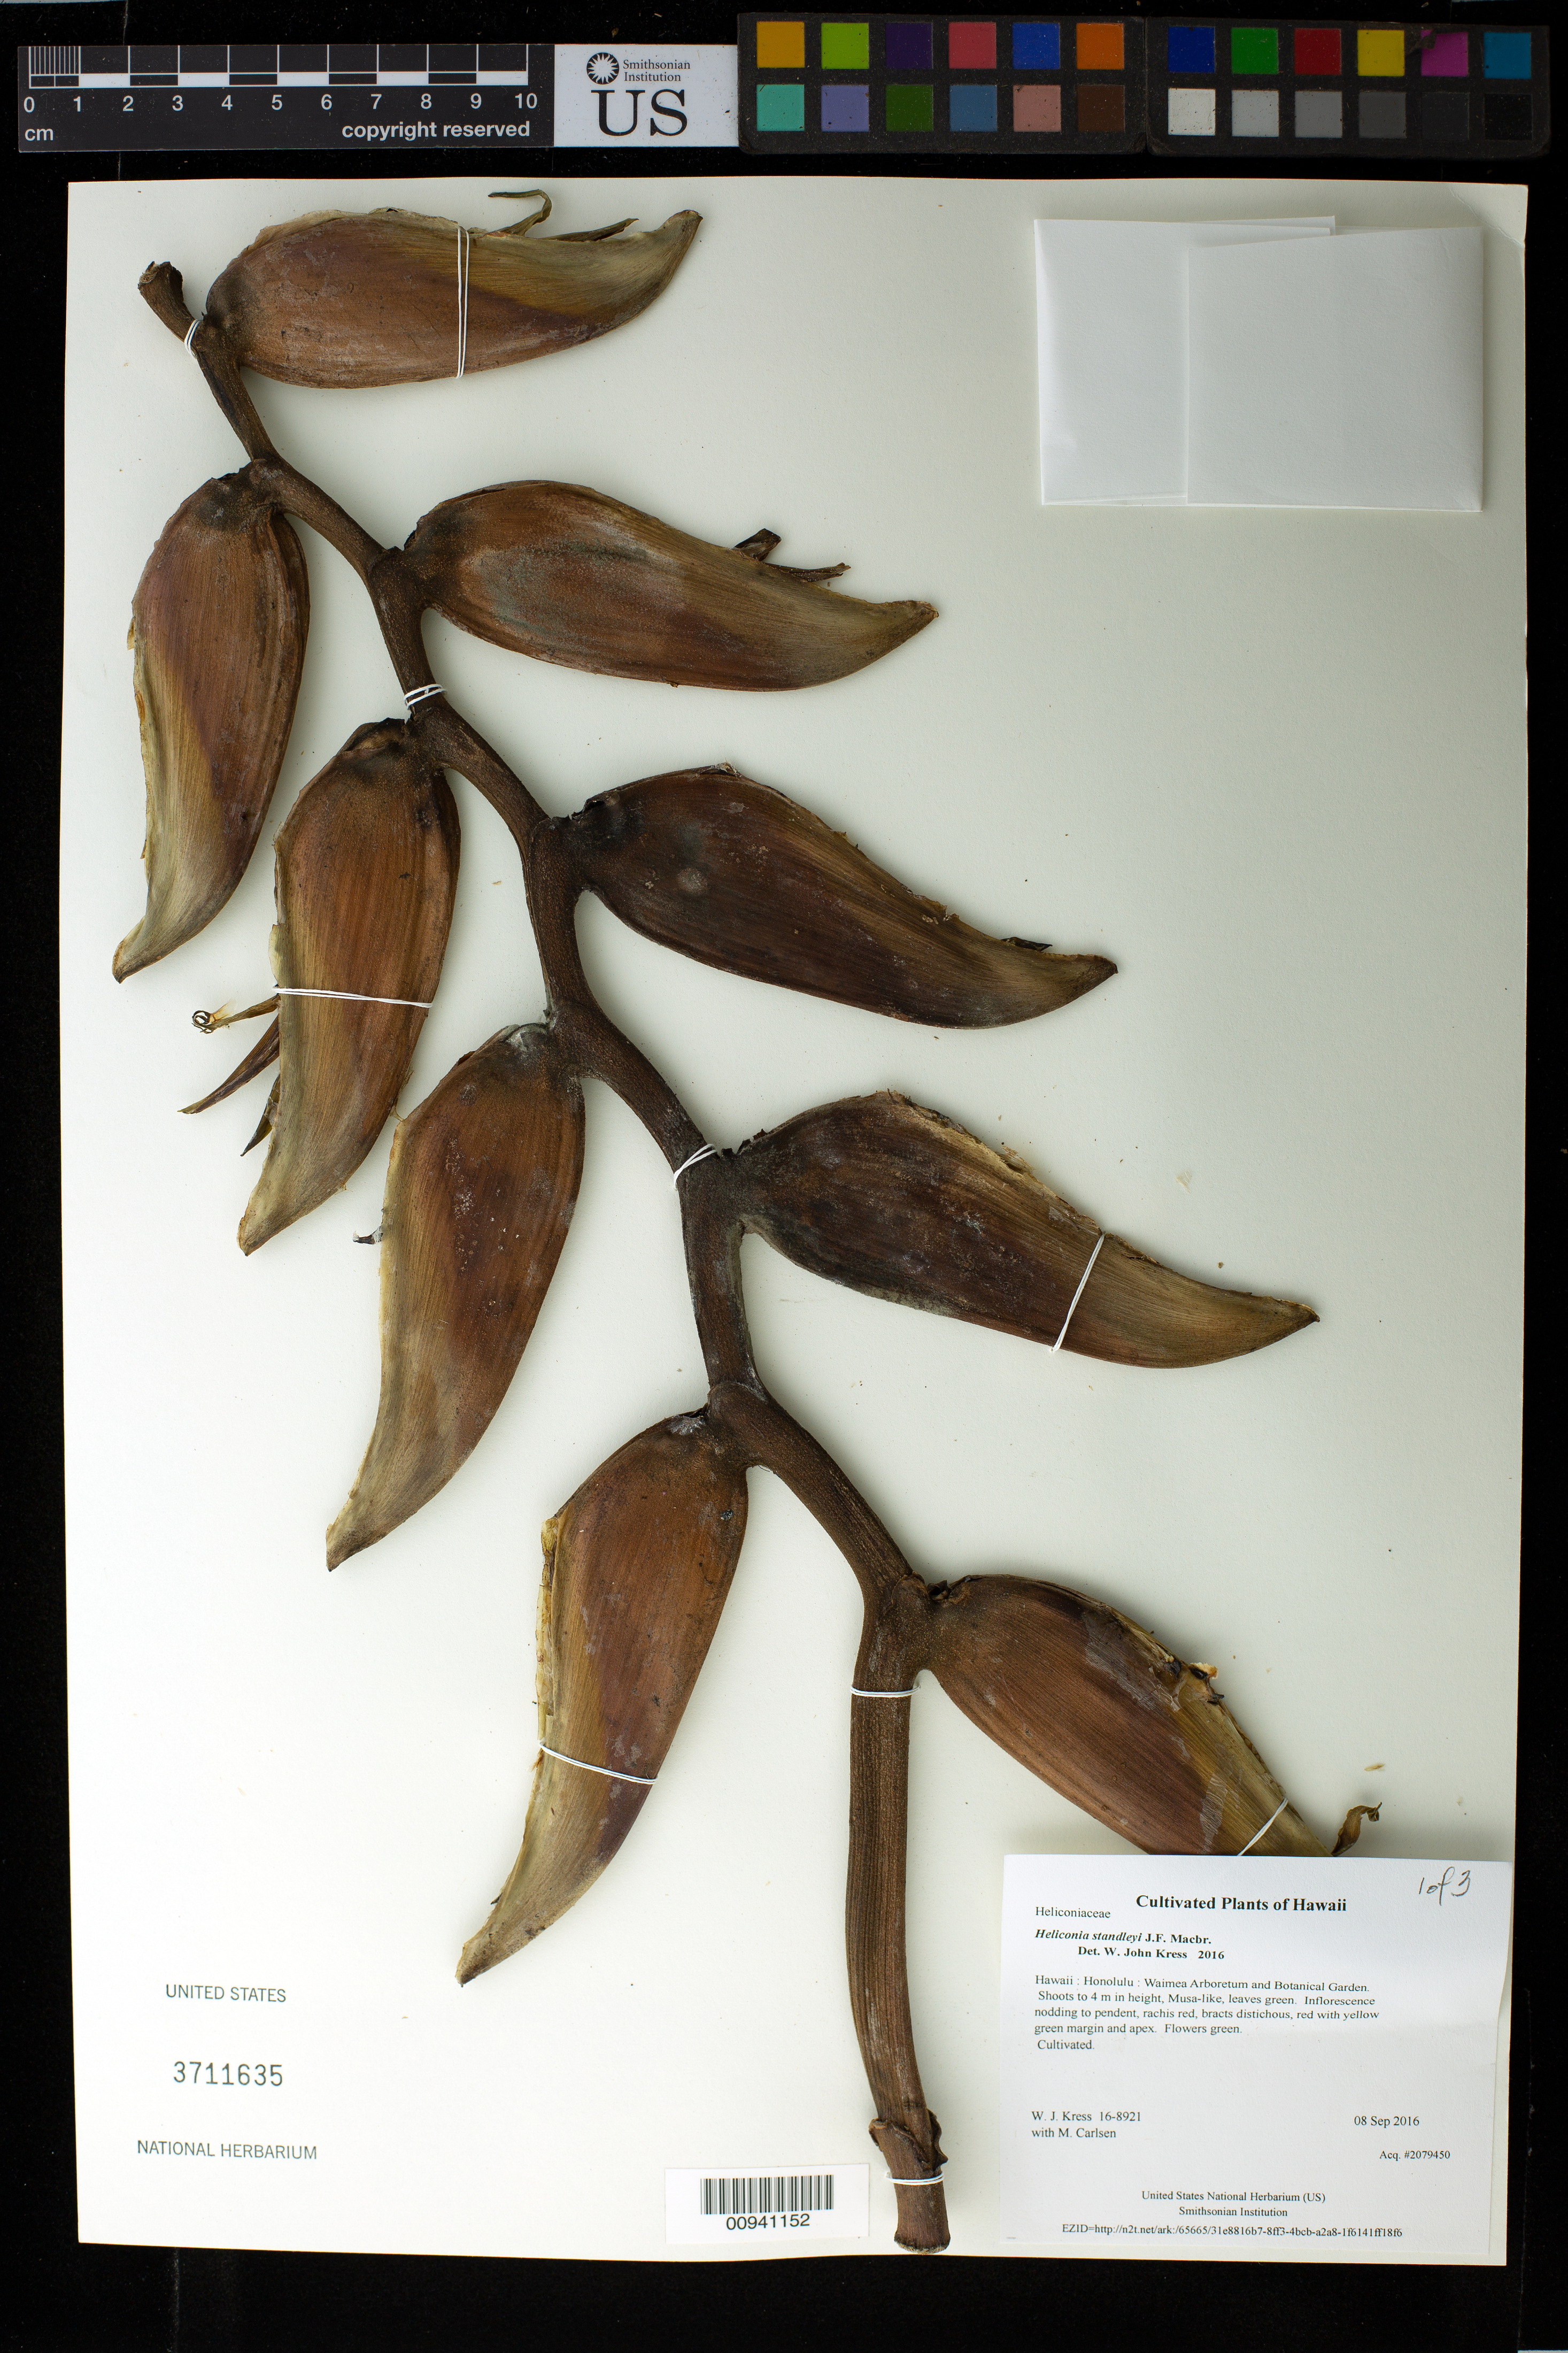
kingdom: Plantae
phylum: Tracheophyta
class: Liliopsida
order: Zingiberales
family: Heliconiaceae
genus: Heliconia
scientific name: Heliconia standleyi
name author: J.F. Macbr.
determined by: Kress, W. J., (US), Smithsonian Institution - National Museum of Natural History (UNITED STATES)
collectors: W. J. Kress & M. M. Carlsen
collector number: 16-8921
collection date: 2016-09-08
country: United States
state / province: Hawaii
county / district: Honolulu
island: Oahu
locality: Waimea Arboretum and Botanical Garden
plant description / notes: Frozen tissue stored in Biorepository at AG5NO17; dried tissue stored at AG5NO18.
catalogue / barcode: US 3711635